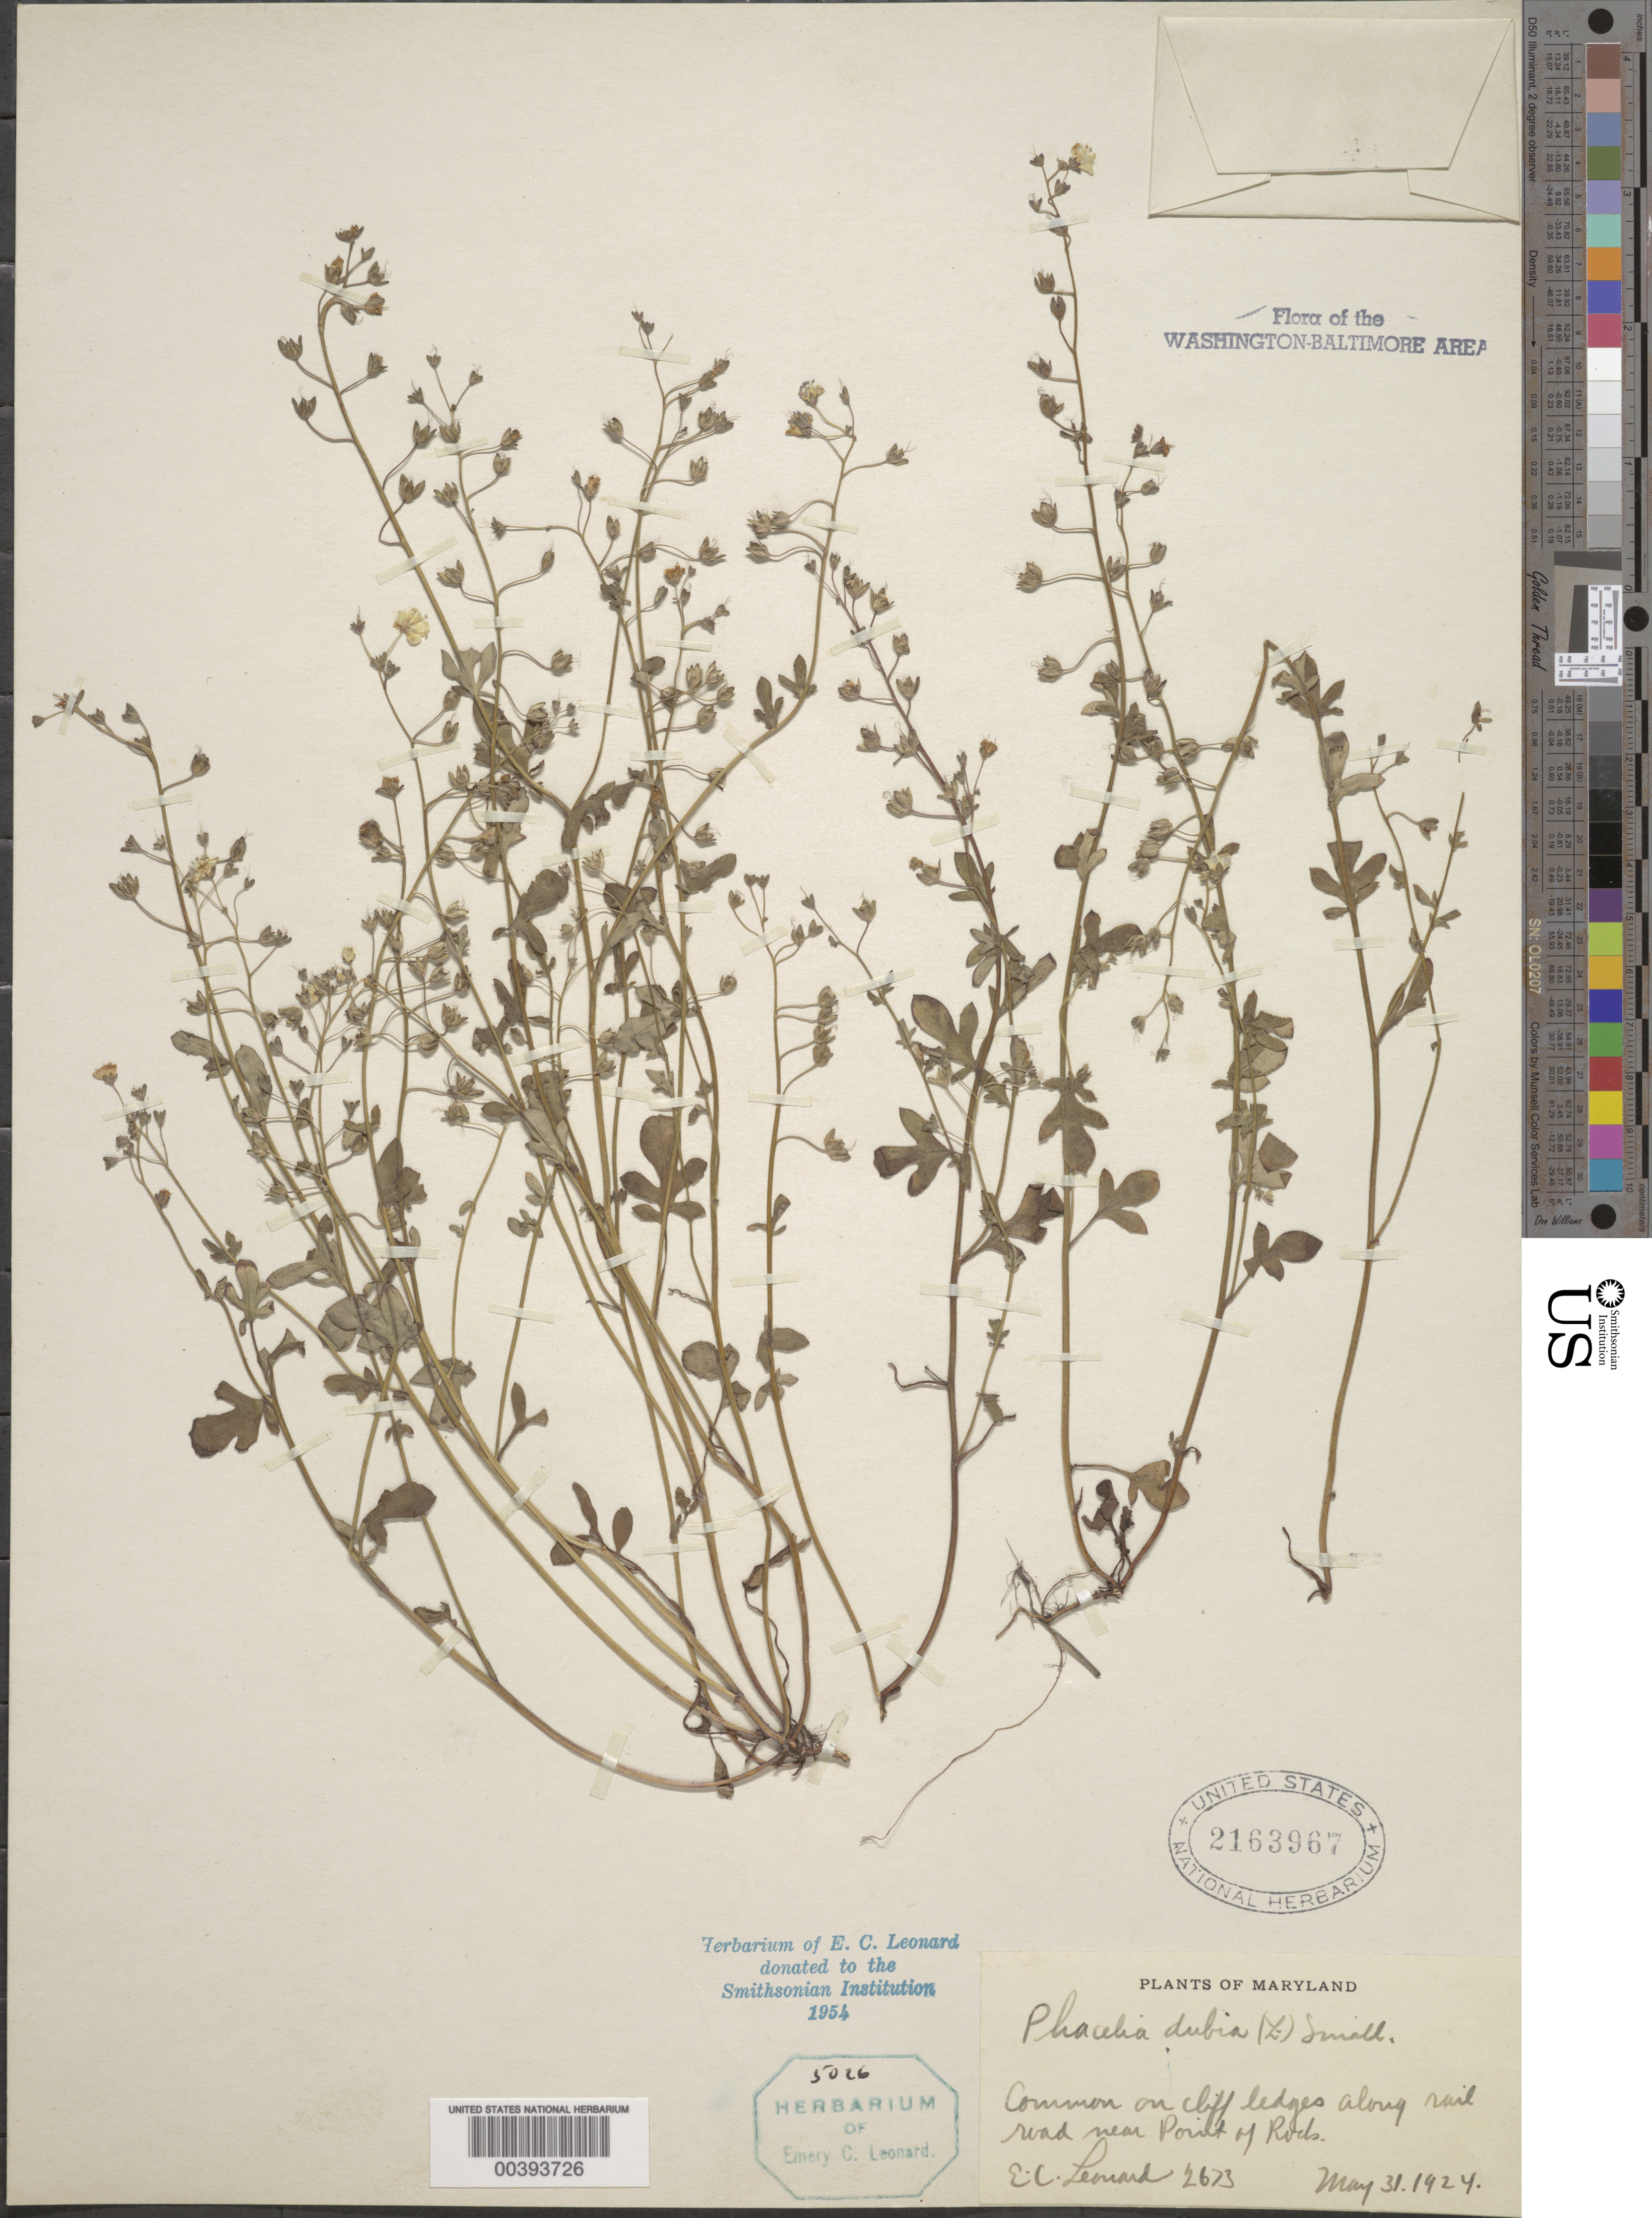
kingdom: Plantae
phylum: Tracheophyta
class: Magnoliopsida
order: Boraginales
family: Hydrophyllaceae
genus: Phacelia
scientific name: Phacelia dubia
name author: (L.) Trel.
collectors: E. C. Leonard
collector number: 2673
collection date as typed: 31 May 1924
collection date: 1924-05-31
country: United States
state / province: Maryland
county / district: Frederick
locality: Point of Rocks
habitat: On cliff ledges along R.R.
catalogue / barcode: US 2163967